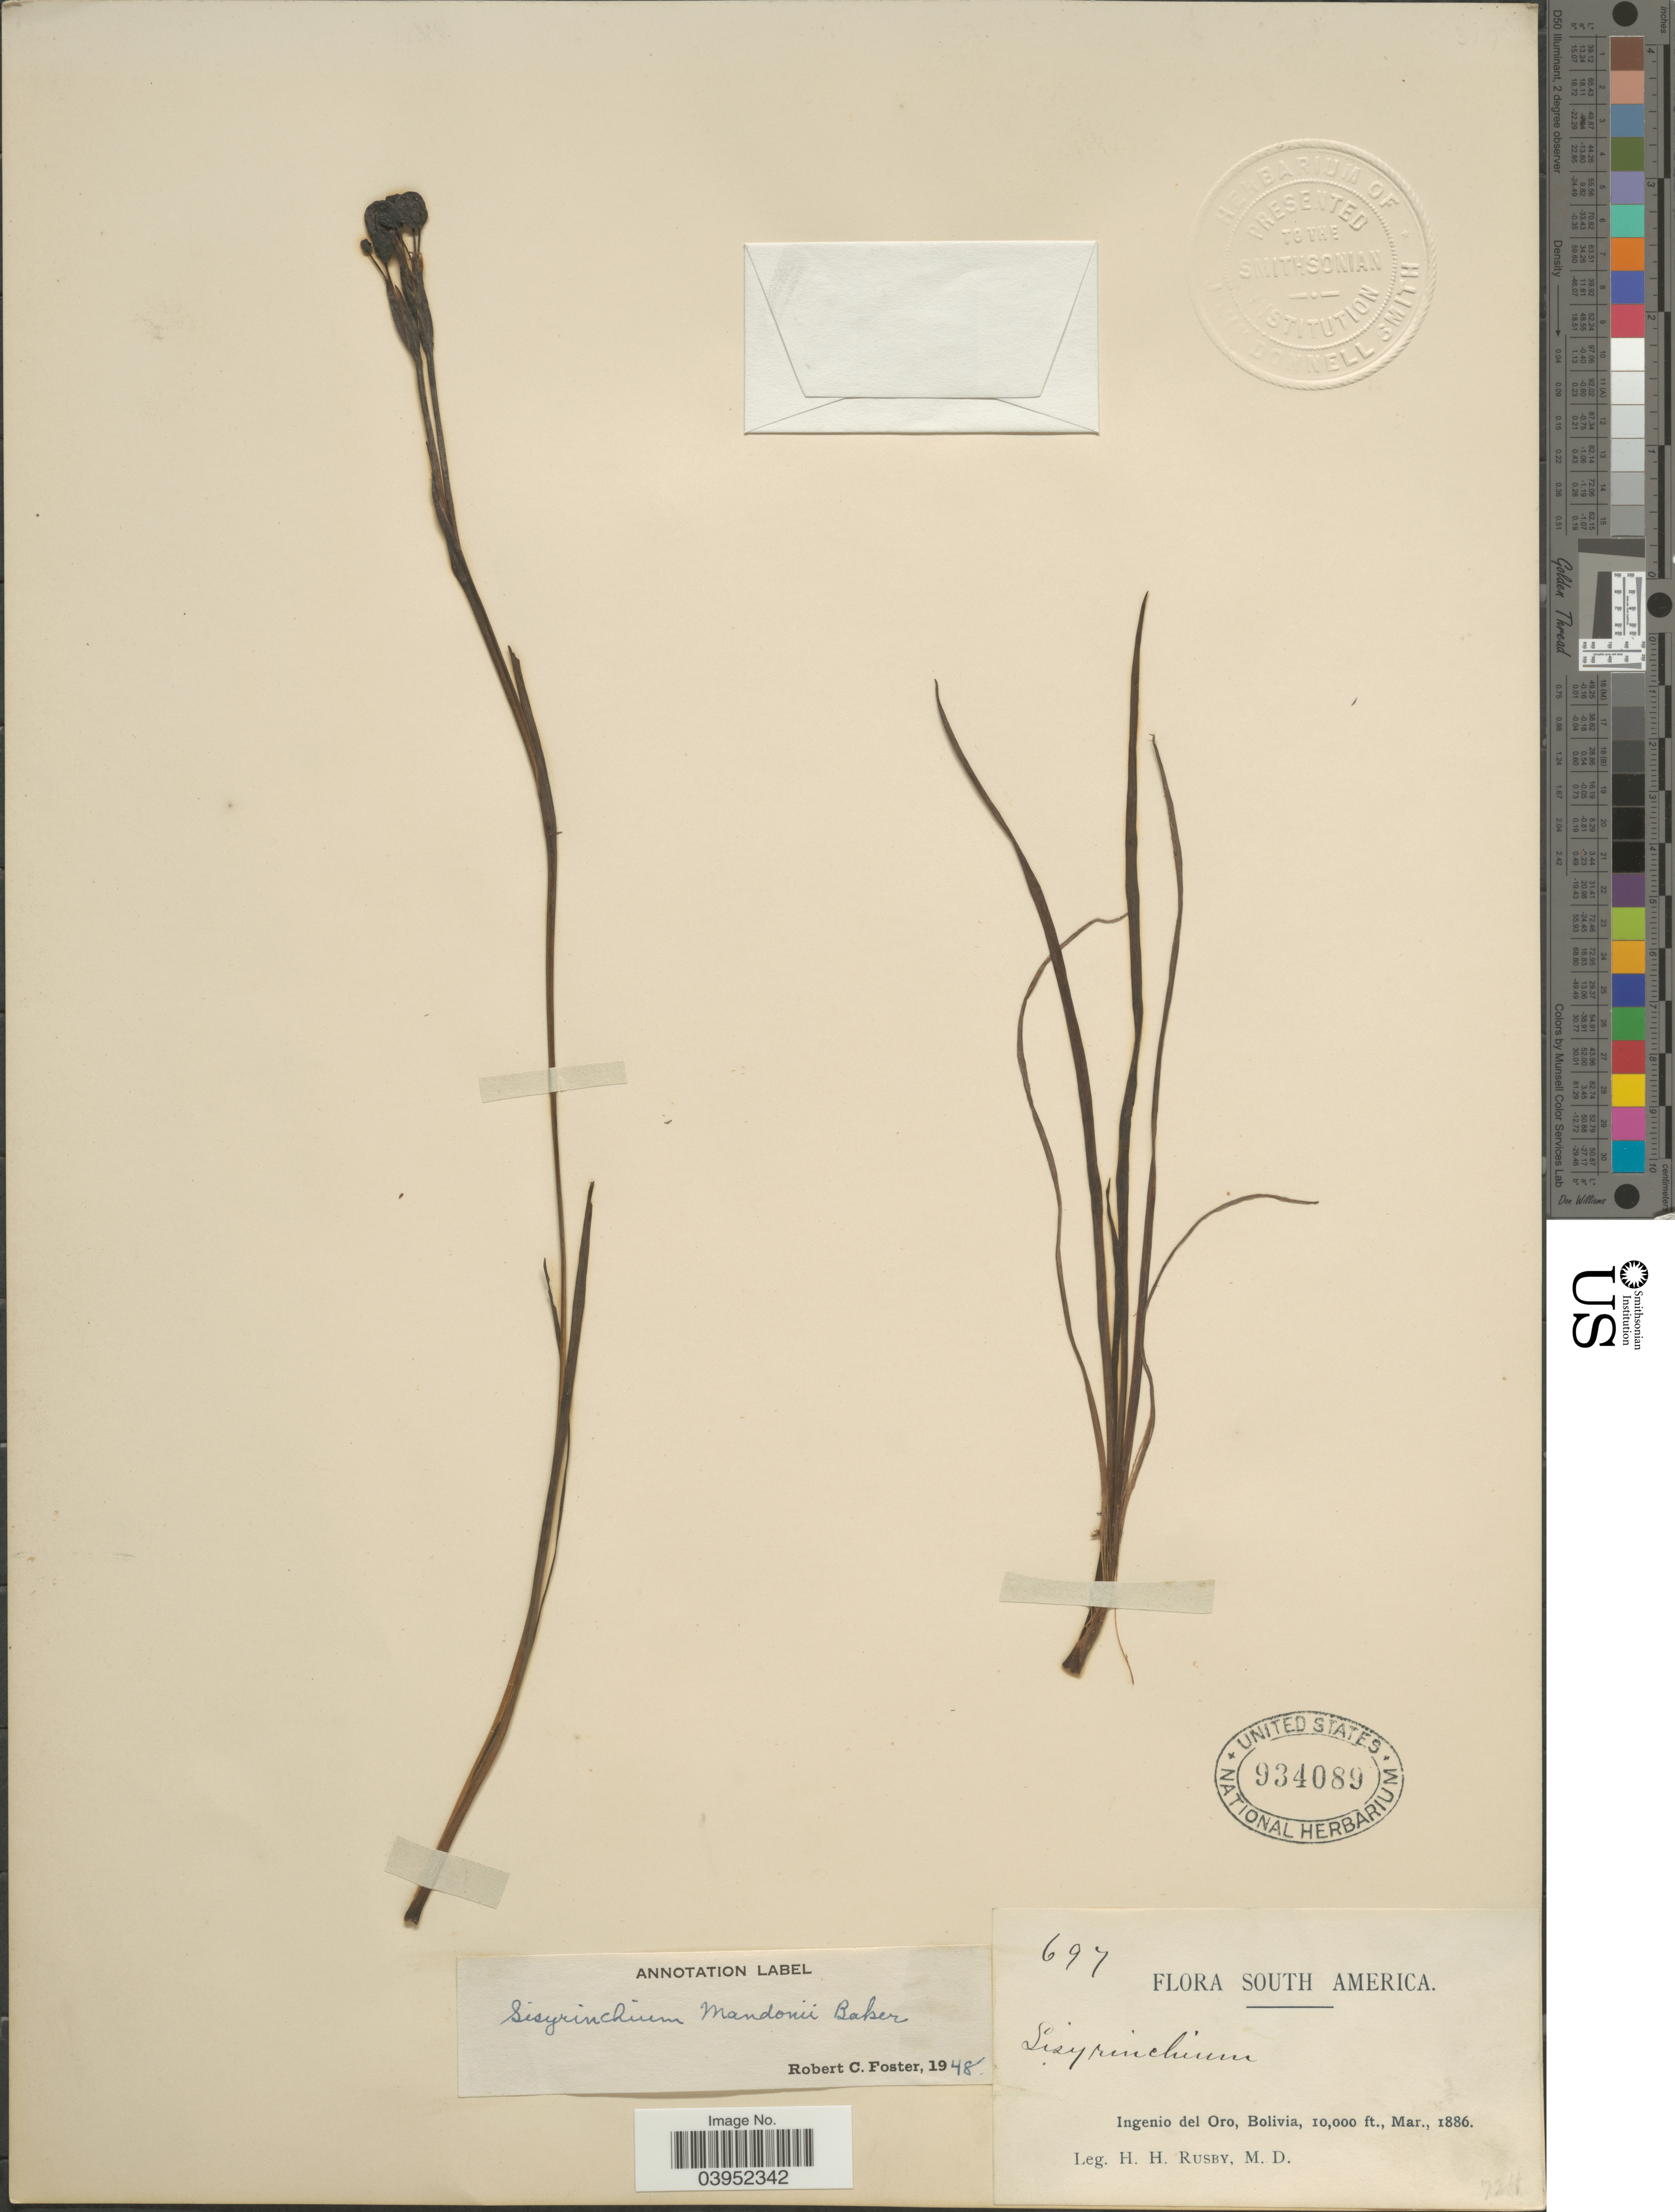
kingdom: Plantae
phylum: Tracheophyta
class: Liliopsida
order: Asparagales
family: Iridaceae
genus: Sisyrinchium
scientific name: Sisyrinchium mandonii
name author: Baker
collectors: H. H. Rusby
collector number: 697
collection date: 1886-03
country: Bolivia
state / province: Potosí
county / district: Potasí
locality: Ingenio del Oro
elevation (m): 3048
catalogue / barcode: US 934089